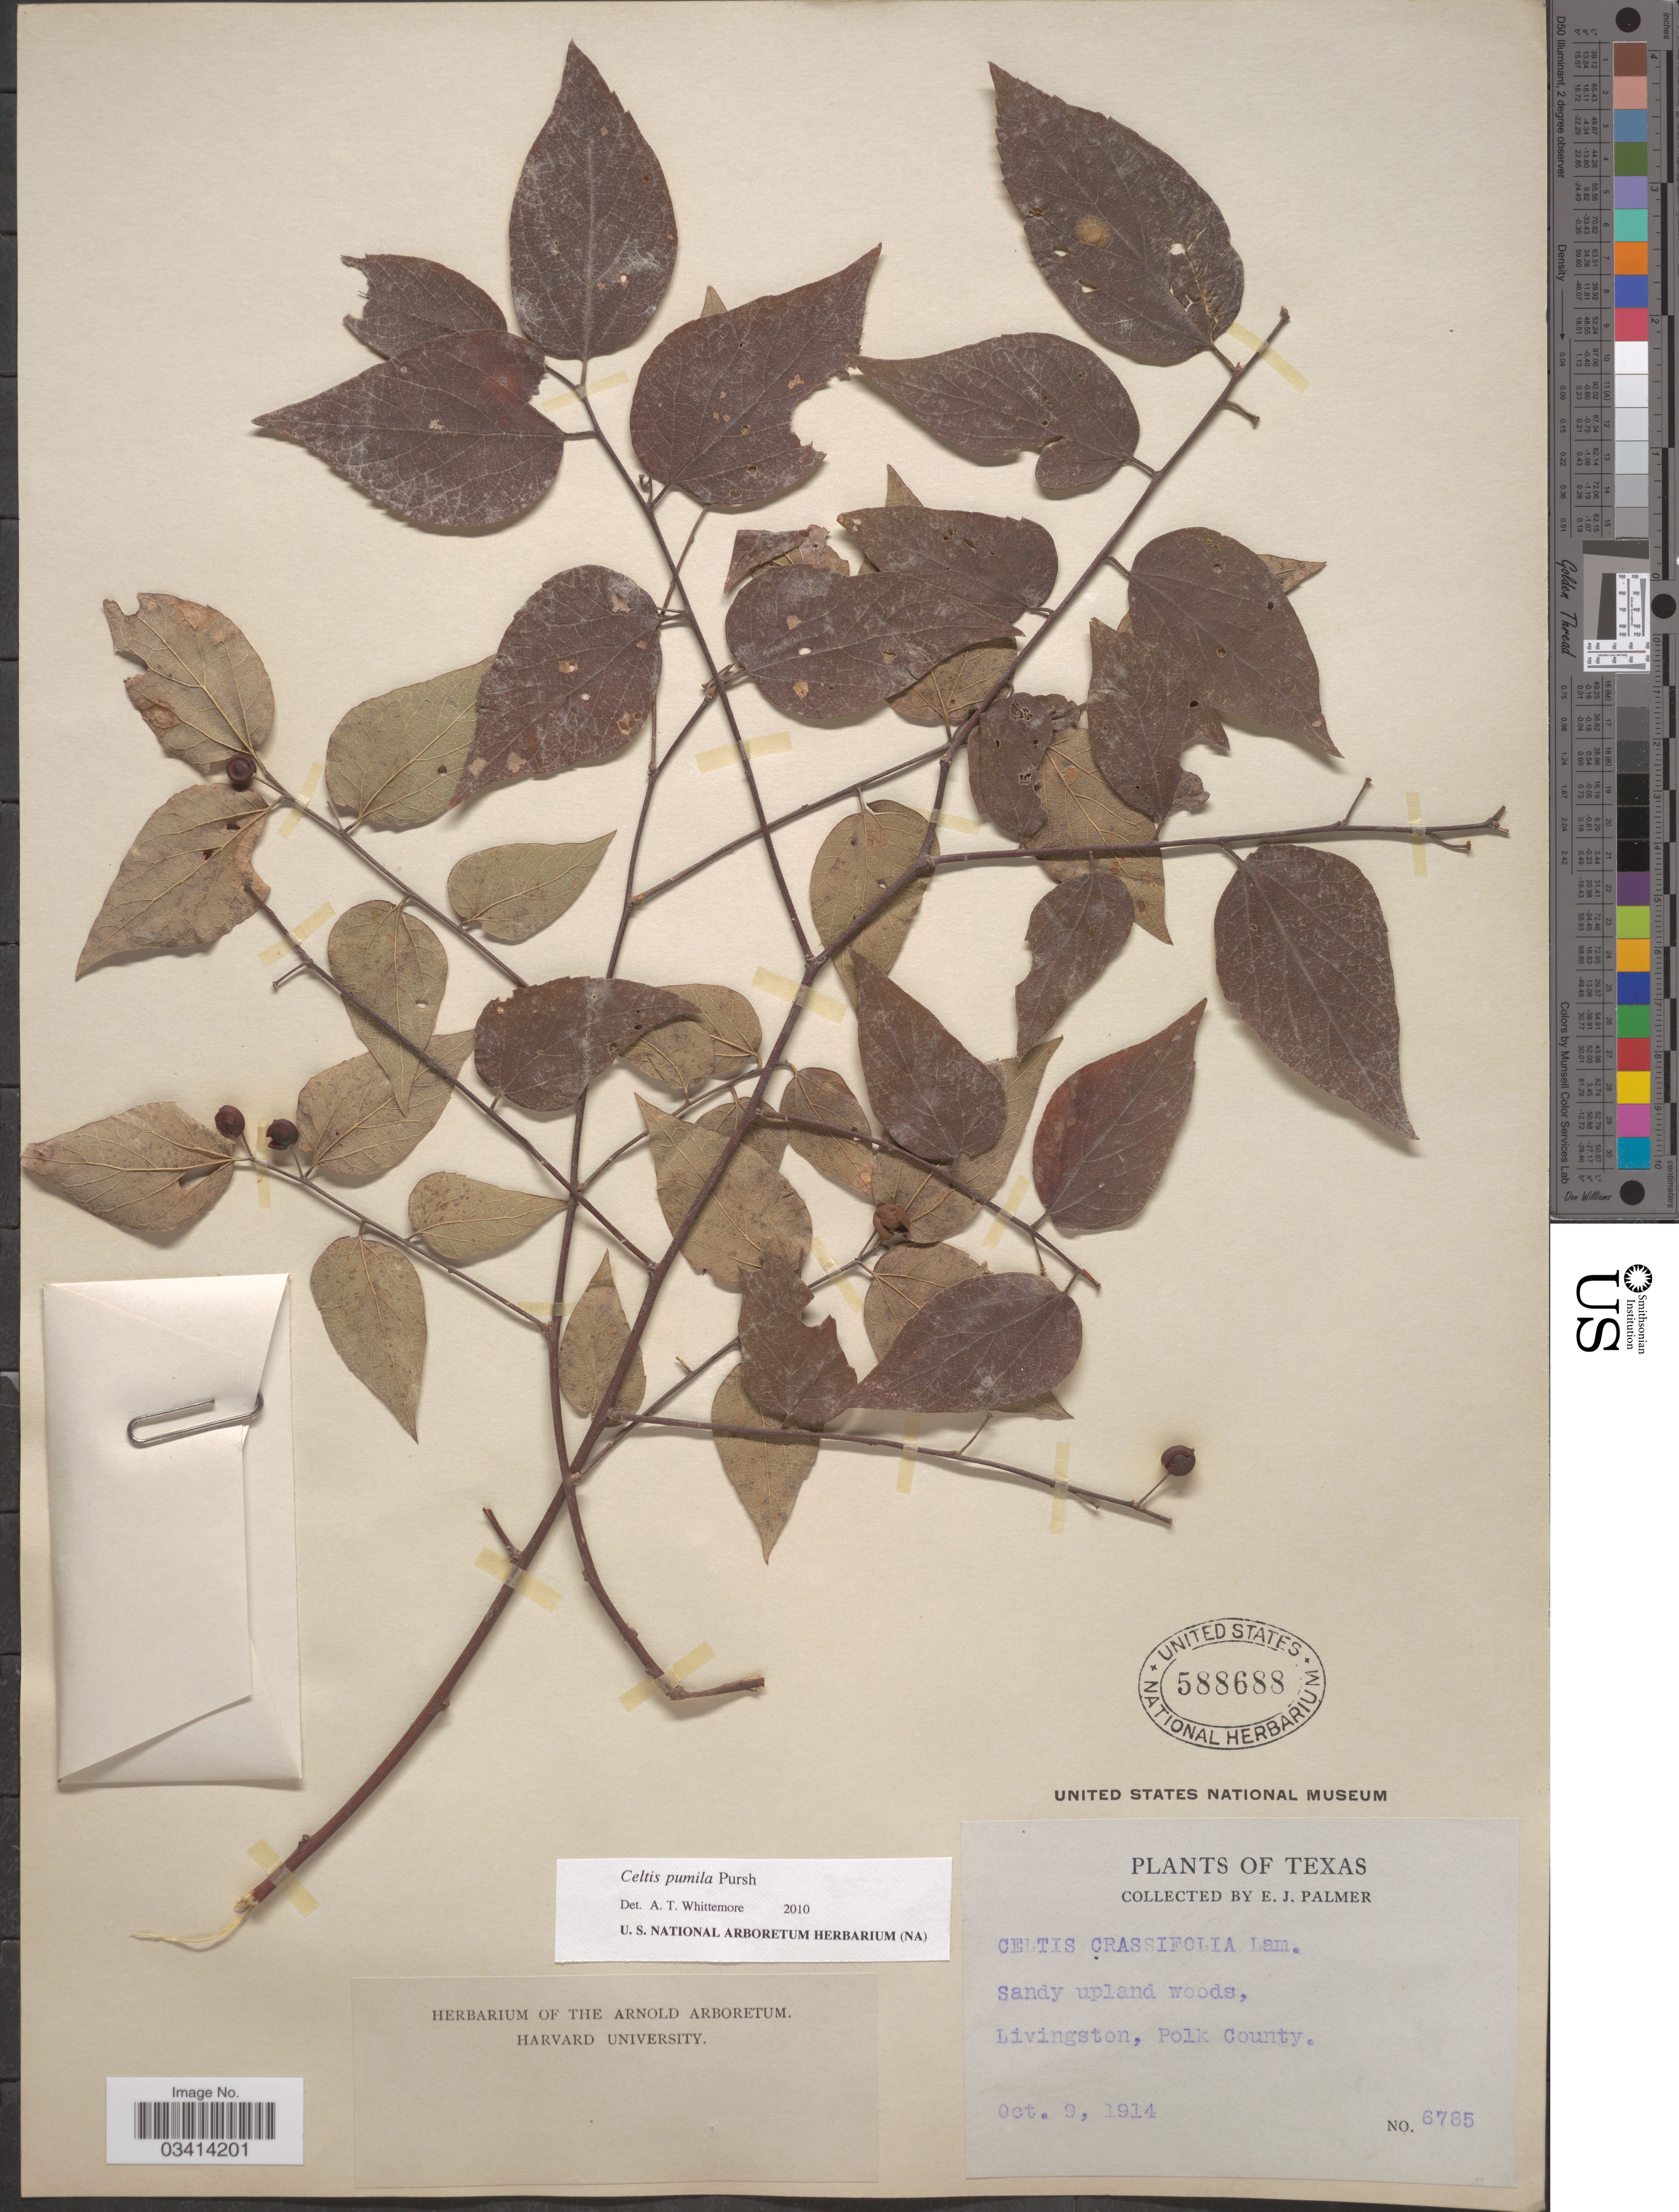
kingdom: Plantae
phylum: Tracheophyta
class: Magnoliopsida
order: Rosales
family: Cannabaceae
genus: Celtis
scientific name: Celtis pumila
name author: Pursh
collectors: E. J. Palmer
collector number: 6785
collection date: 1914-10-09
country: United States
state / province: Texas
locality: Livingston, Polk County.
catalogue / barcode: US 588688